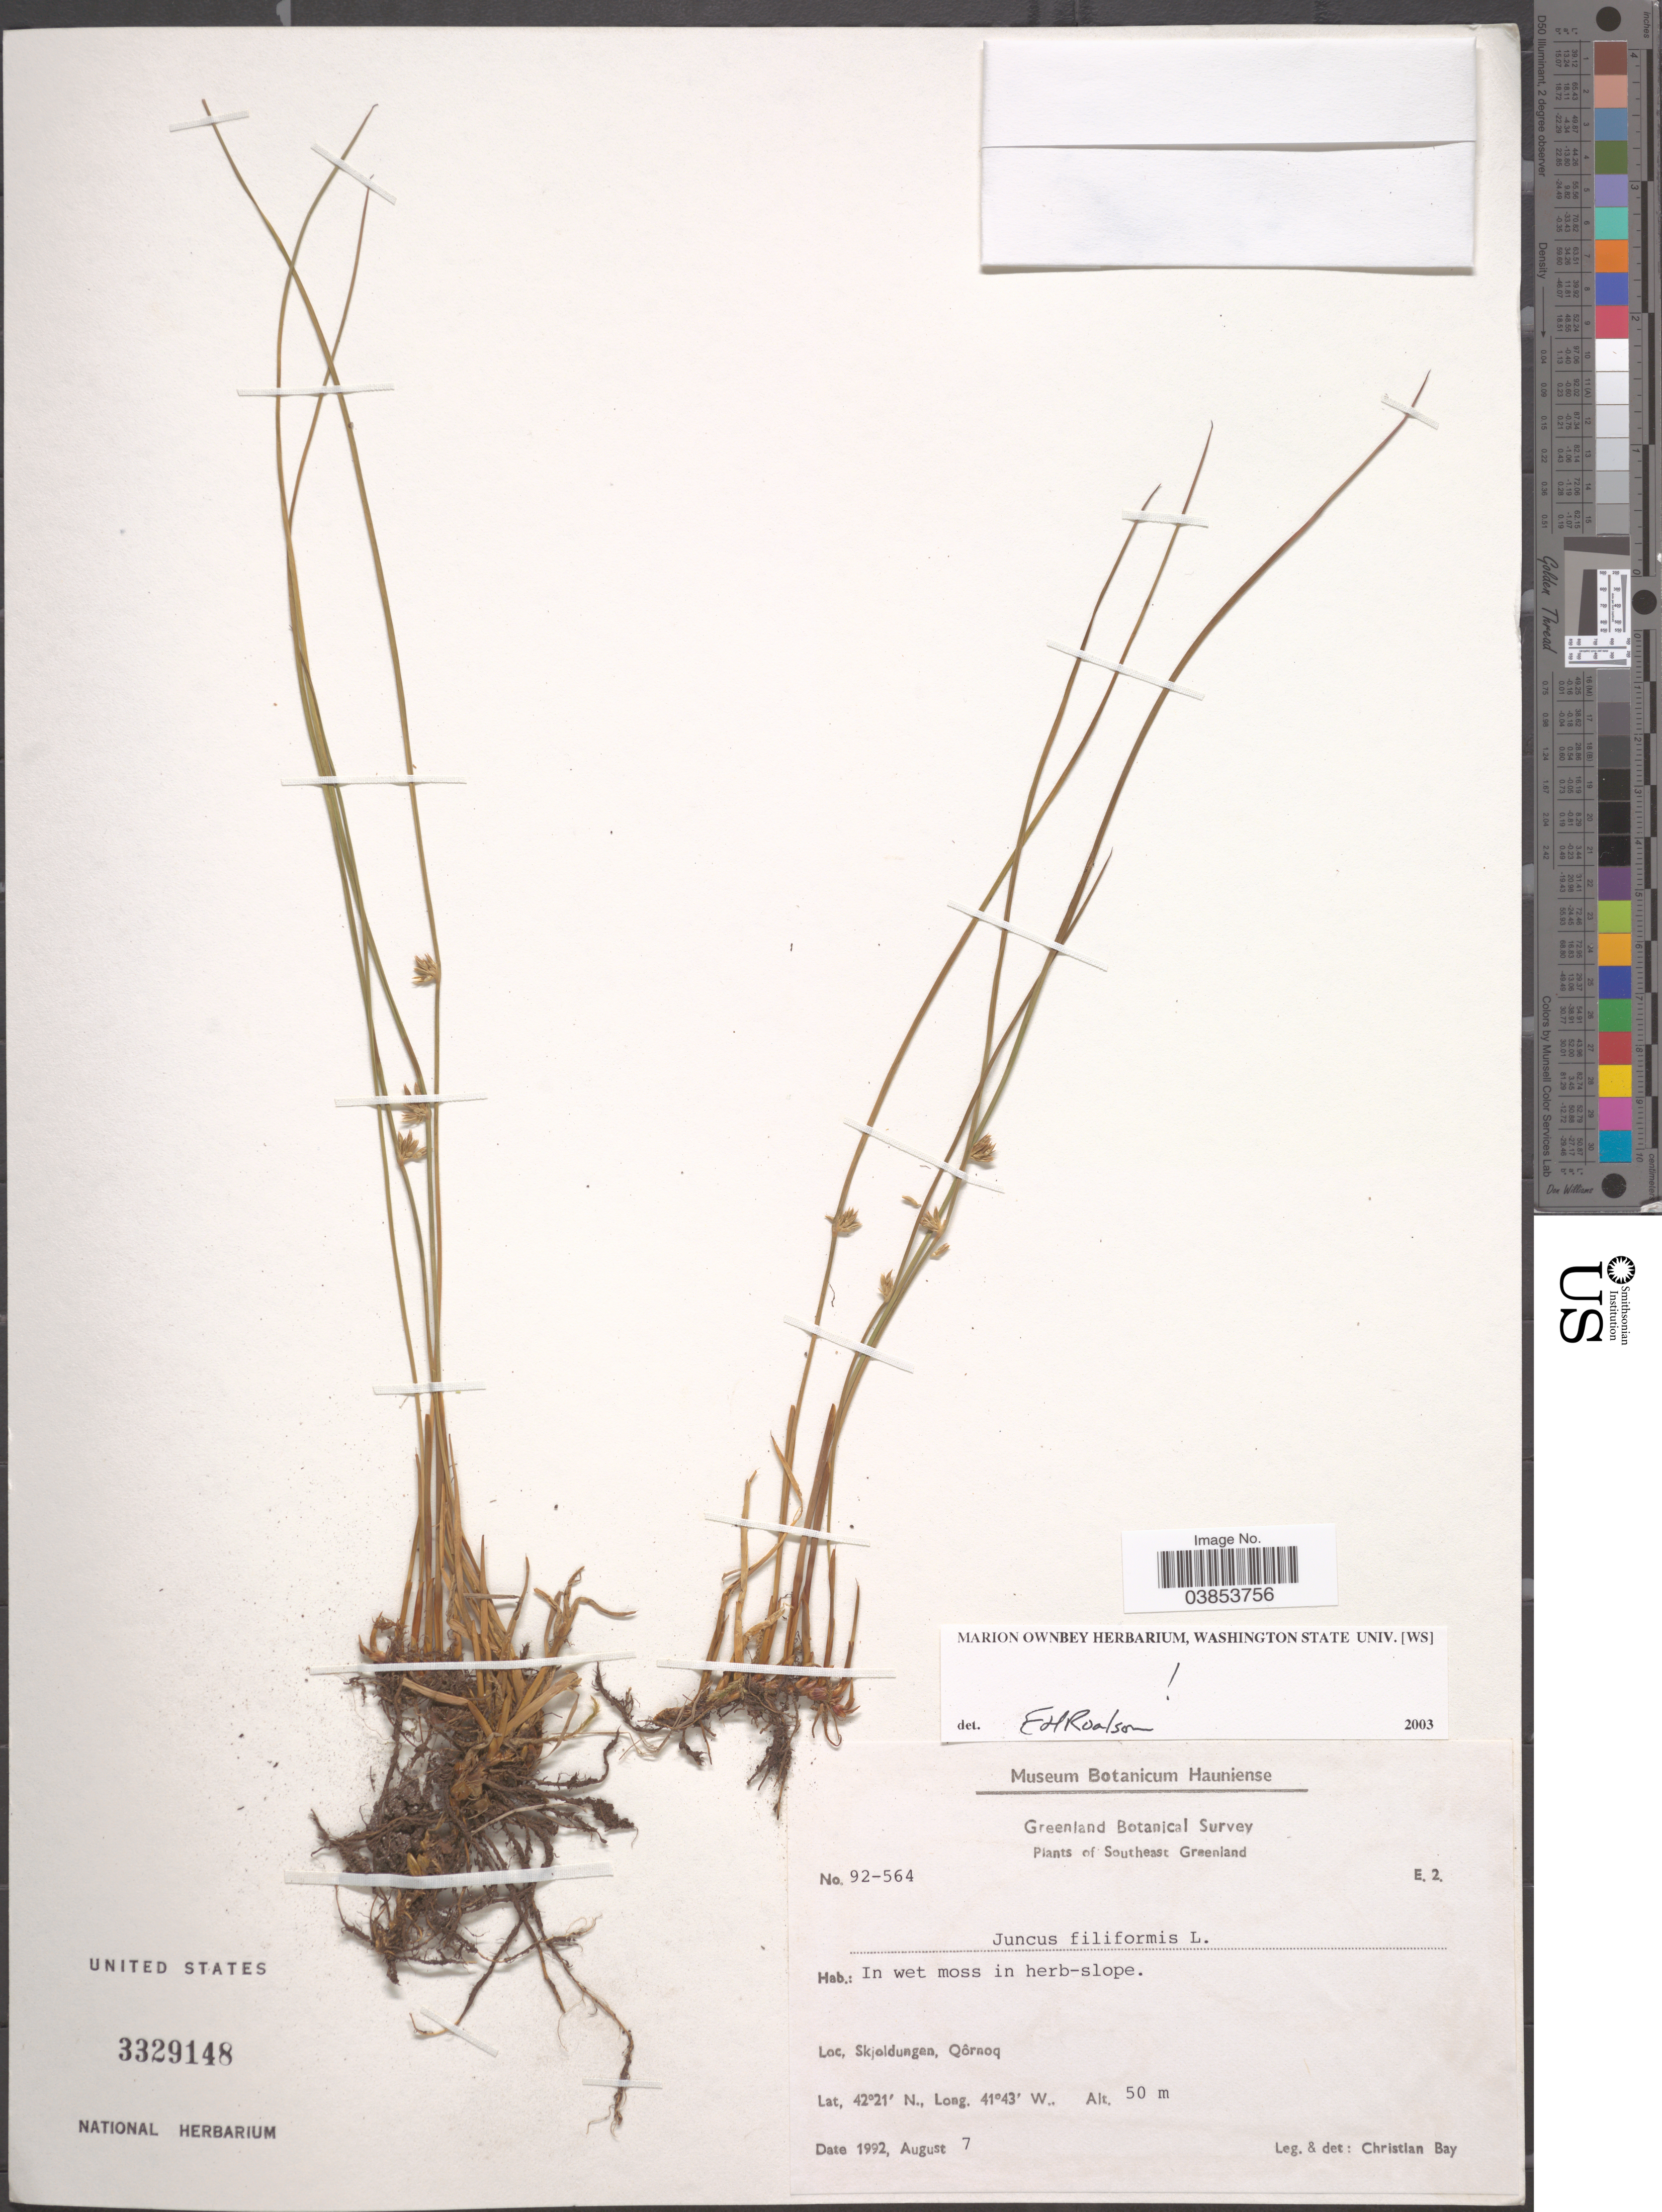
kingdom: Plantae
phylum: Tracheophyta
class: Liliopsida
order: Poales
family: Juncaceae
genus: Juncus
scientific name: Juncus filiformis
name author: L.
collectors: C. Bay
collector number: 92-564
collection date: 1992-08-07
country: Greenland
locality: Southeast Greenland. Skjoldungen, Qôrnoq.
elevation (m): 50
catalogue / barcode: US 3329148